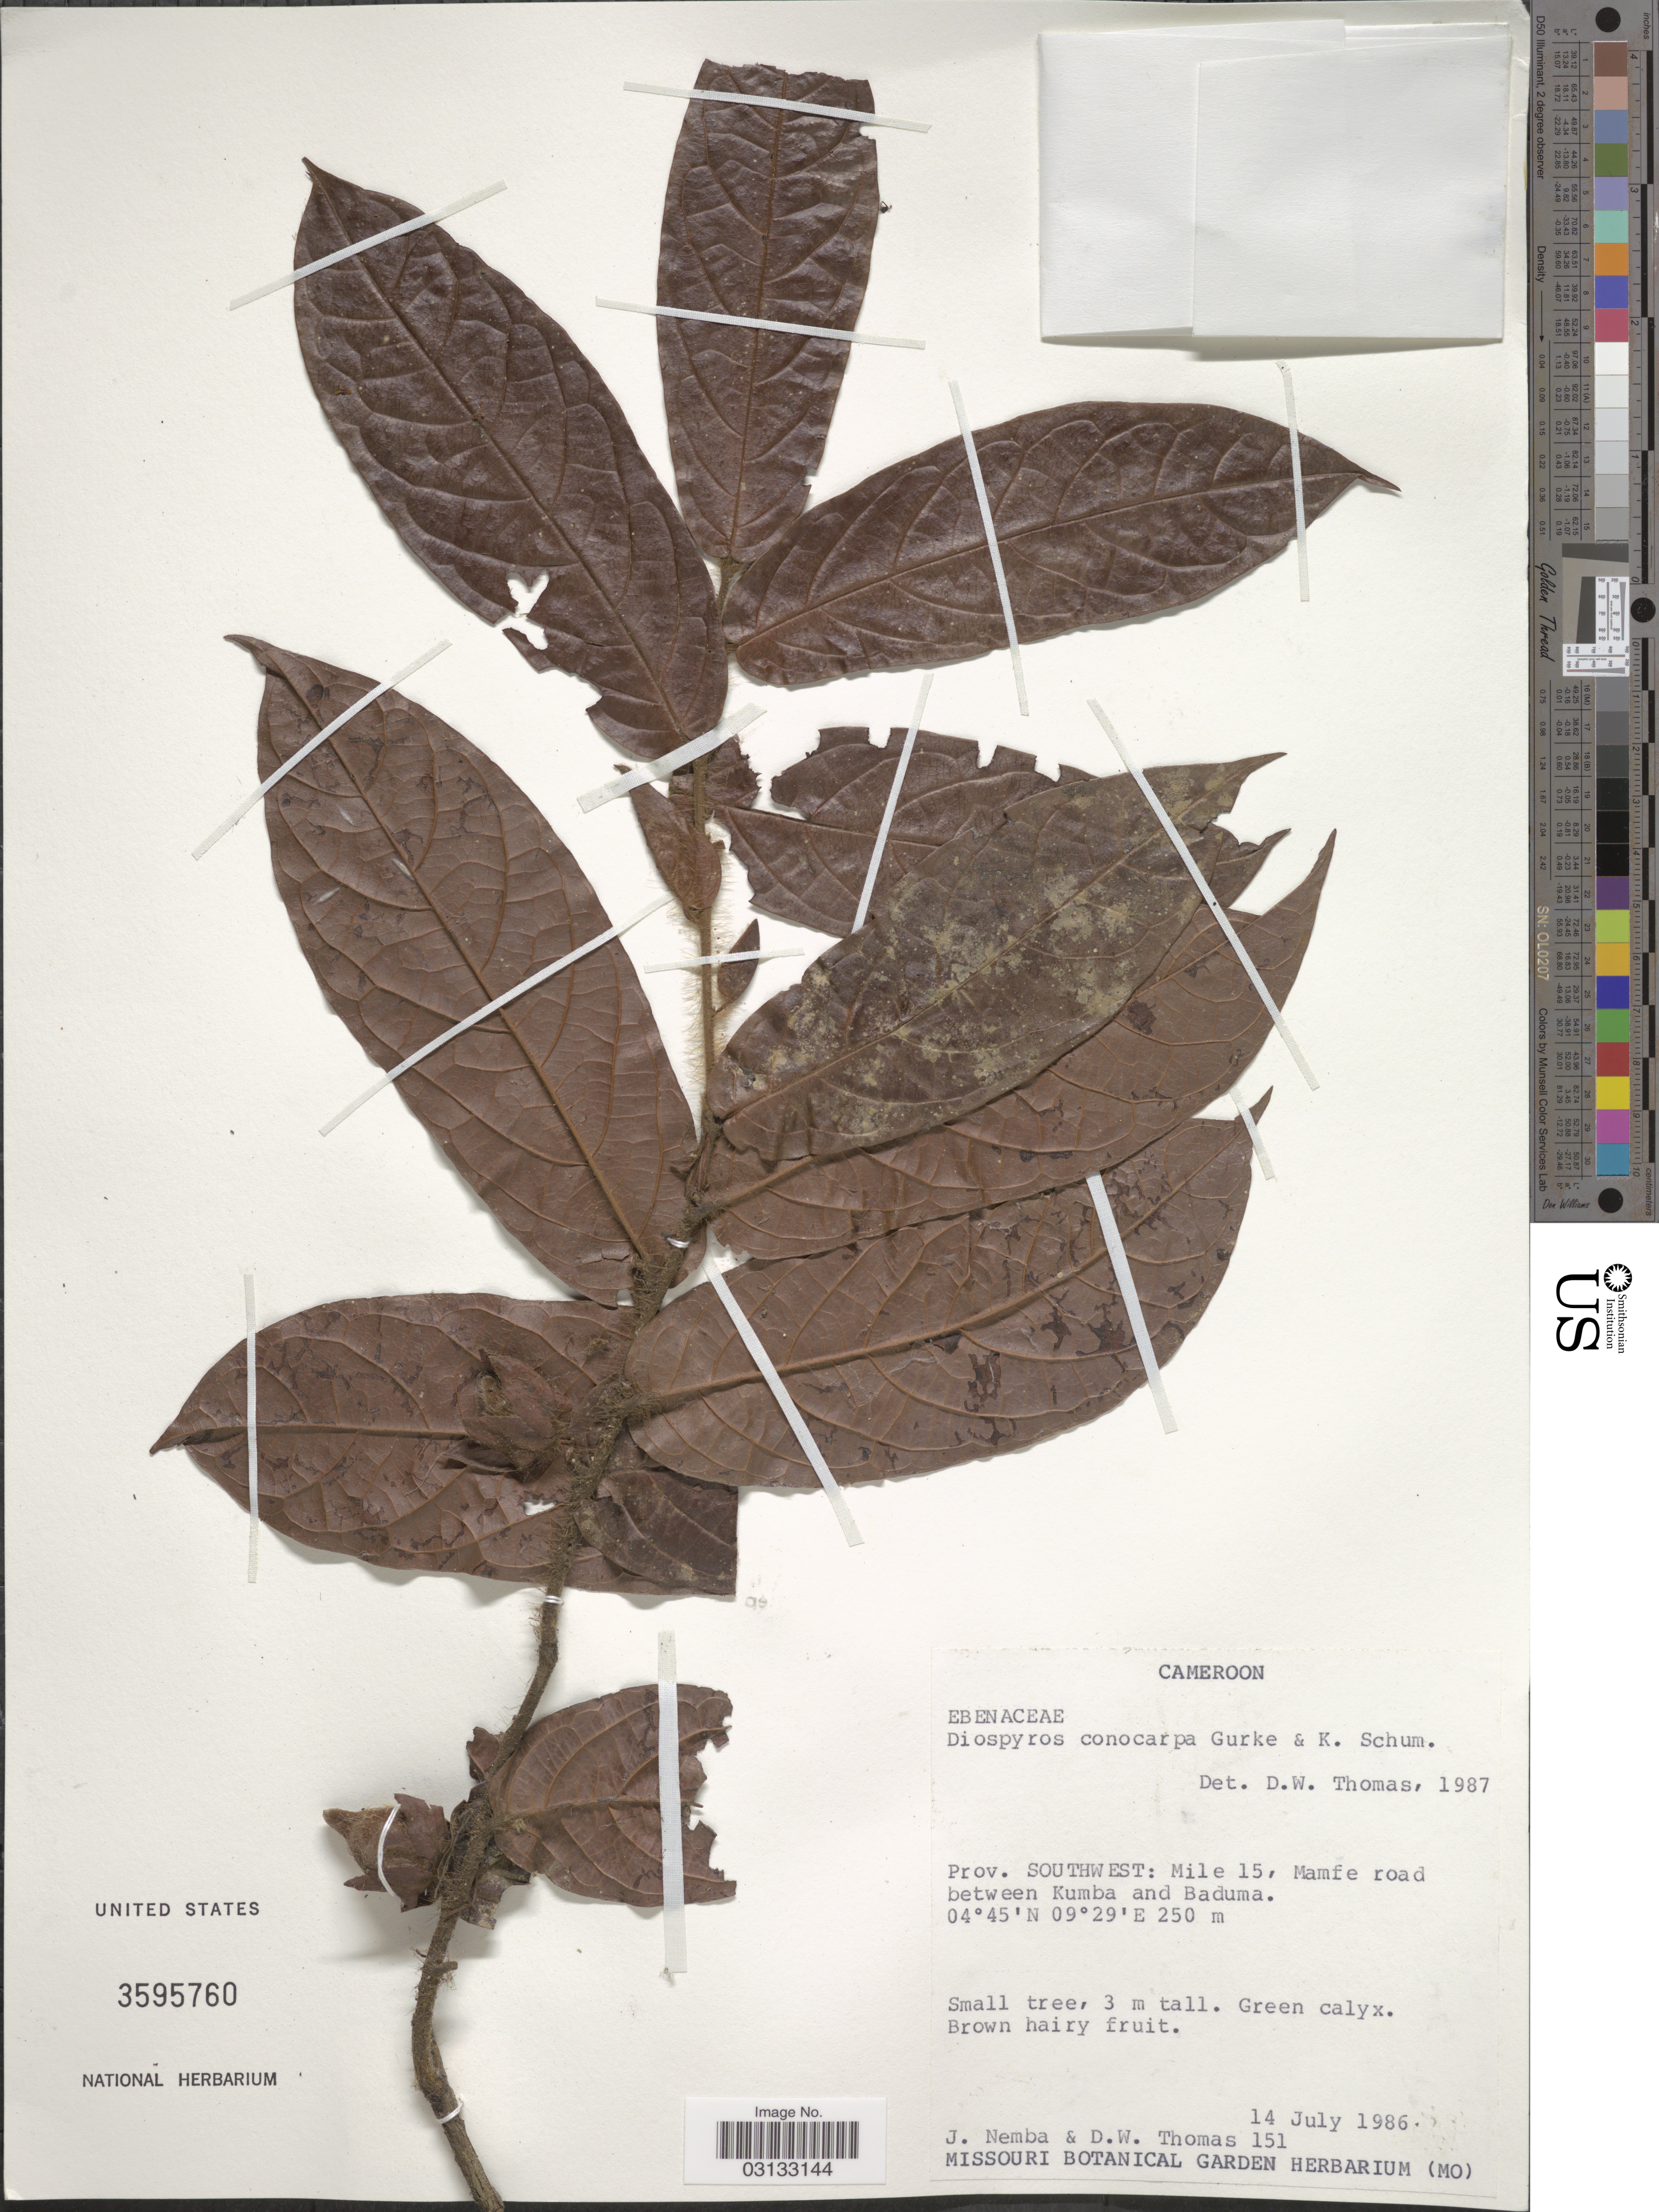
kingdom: Plantae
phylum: Tracheophyta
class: Magnoliopsida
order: Ericales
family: Ebenaceae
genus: Diospyros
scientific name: Diospyros conocarpa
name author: Gürke & K. Schum.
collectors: J. Nemba & D. W. Thomas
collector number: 151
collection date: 1986-07-14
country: Cameroon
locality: Prov. Southwest: Mile 15, Mamfe road between Kumba and Baduma.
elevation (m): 250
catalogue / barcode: US 3595760